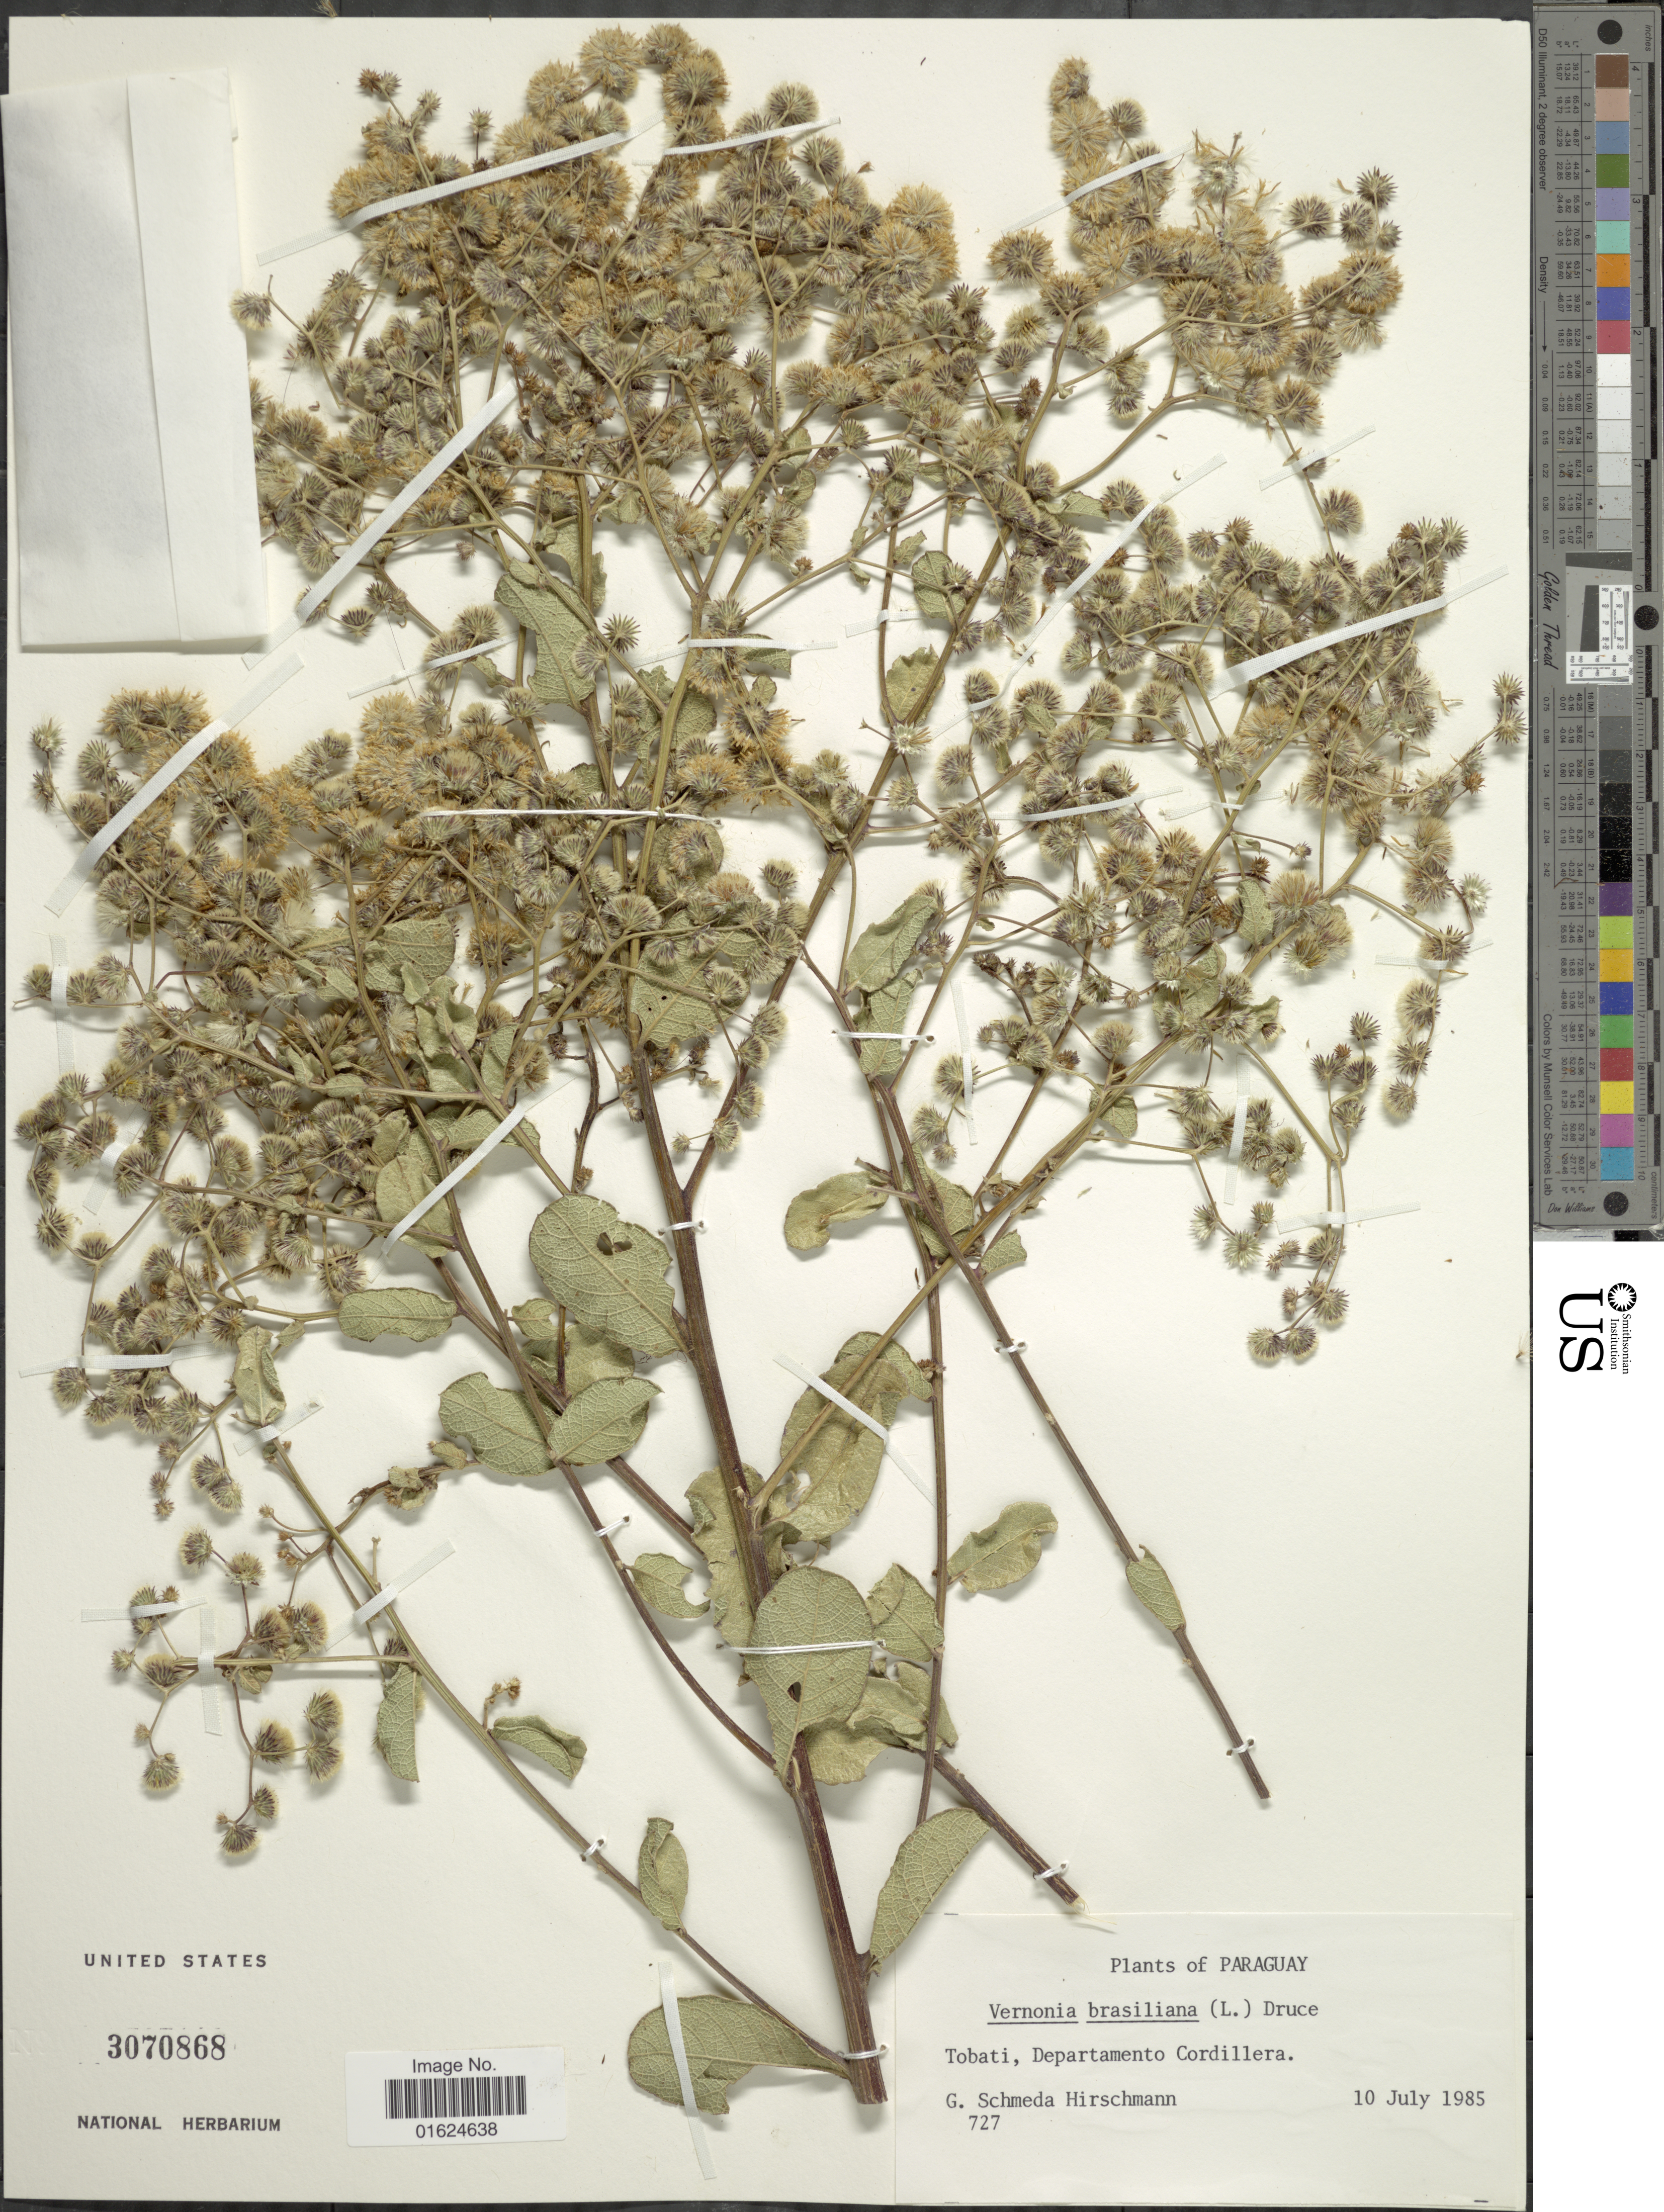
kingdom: Plantae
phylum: Tracheophyta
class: Magnoliopsida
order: Asterales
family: Asteraceae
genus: Vernonia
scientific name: Vernonia brasiliana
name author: (L.) Druce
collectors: G. Hirschmann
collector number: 727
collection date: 1985-07-10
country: Paraguay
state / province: Cordillera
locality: Tobati, Department of Cordillera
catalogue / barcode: US 3070868